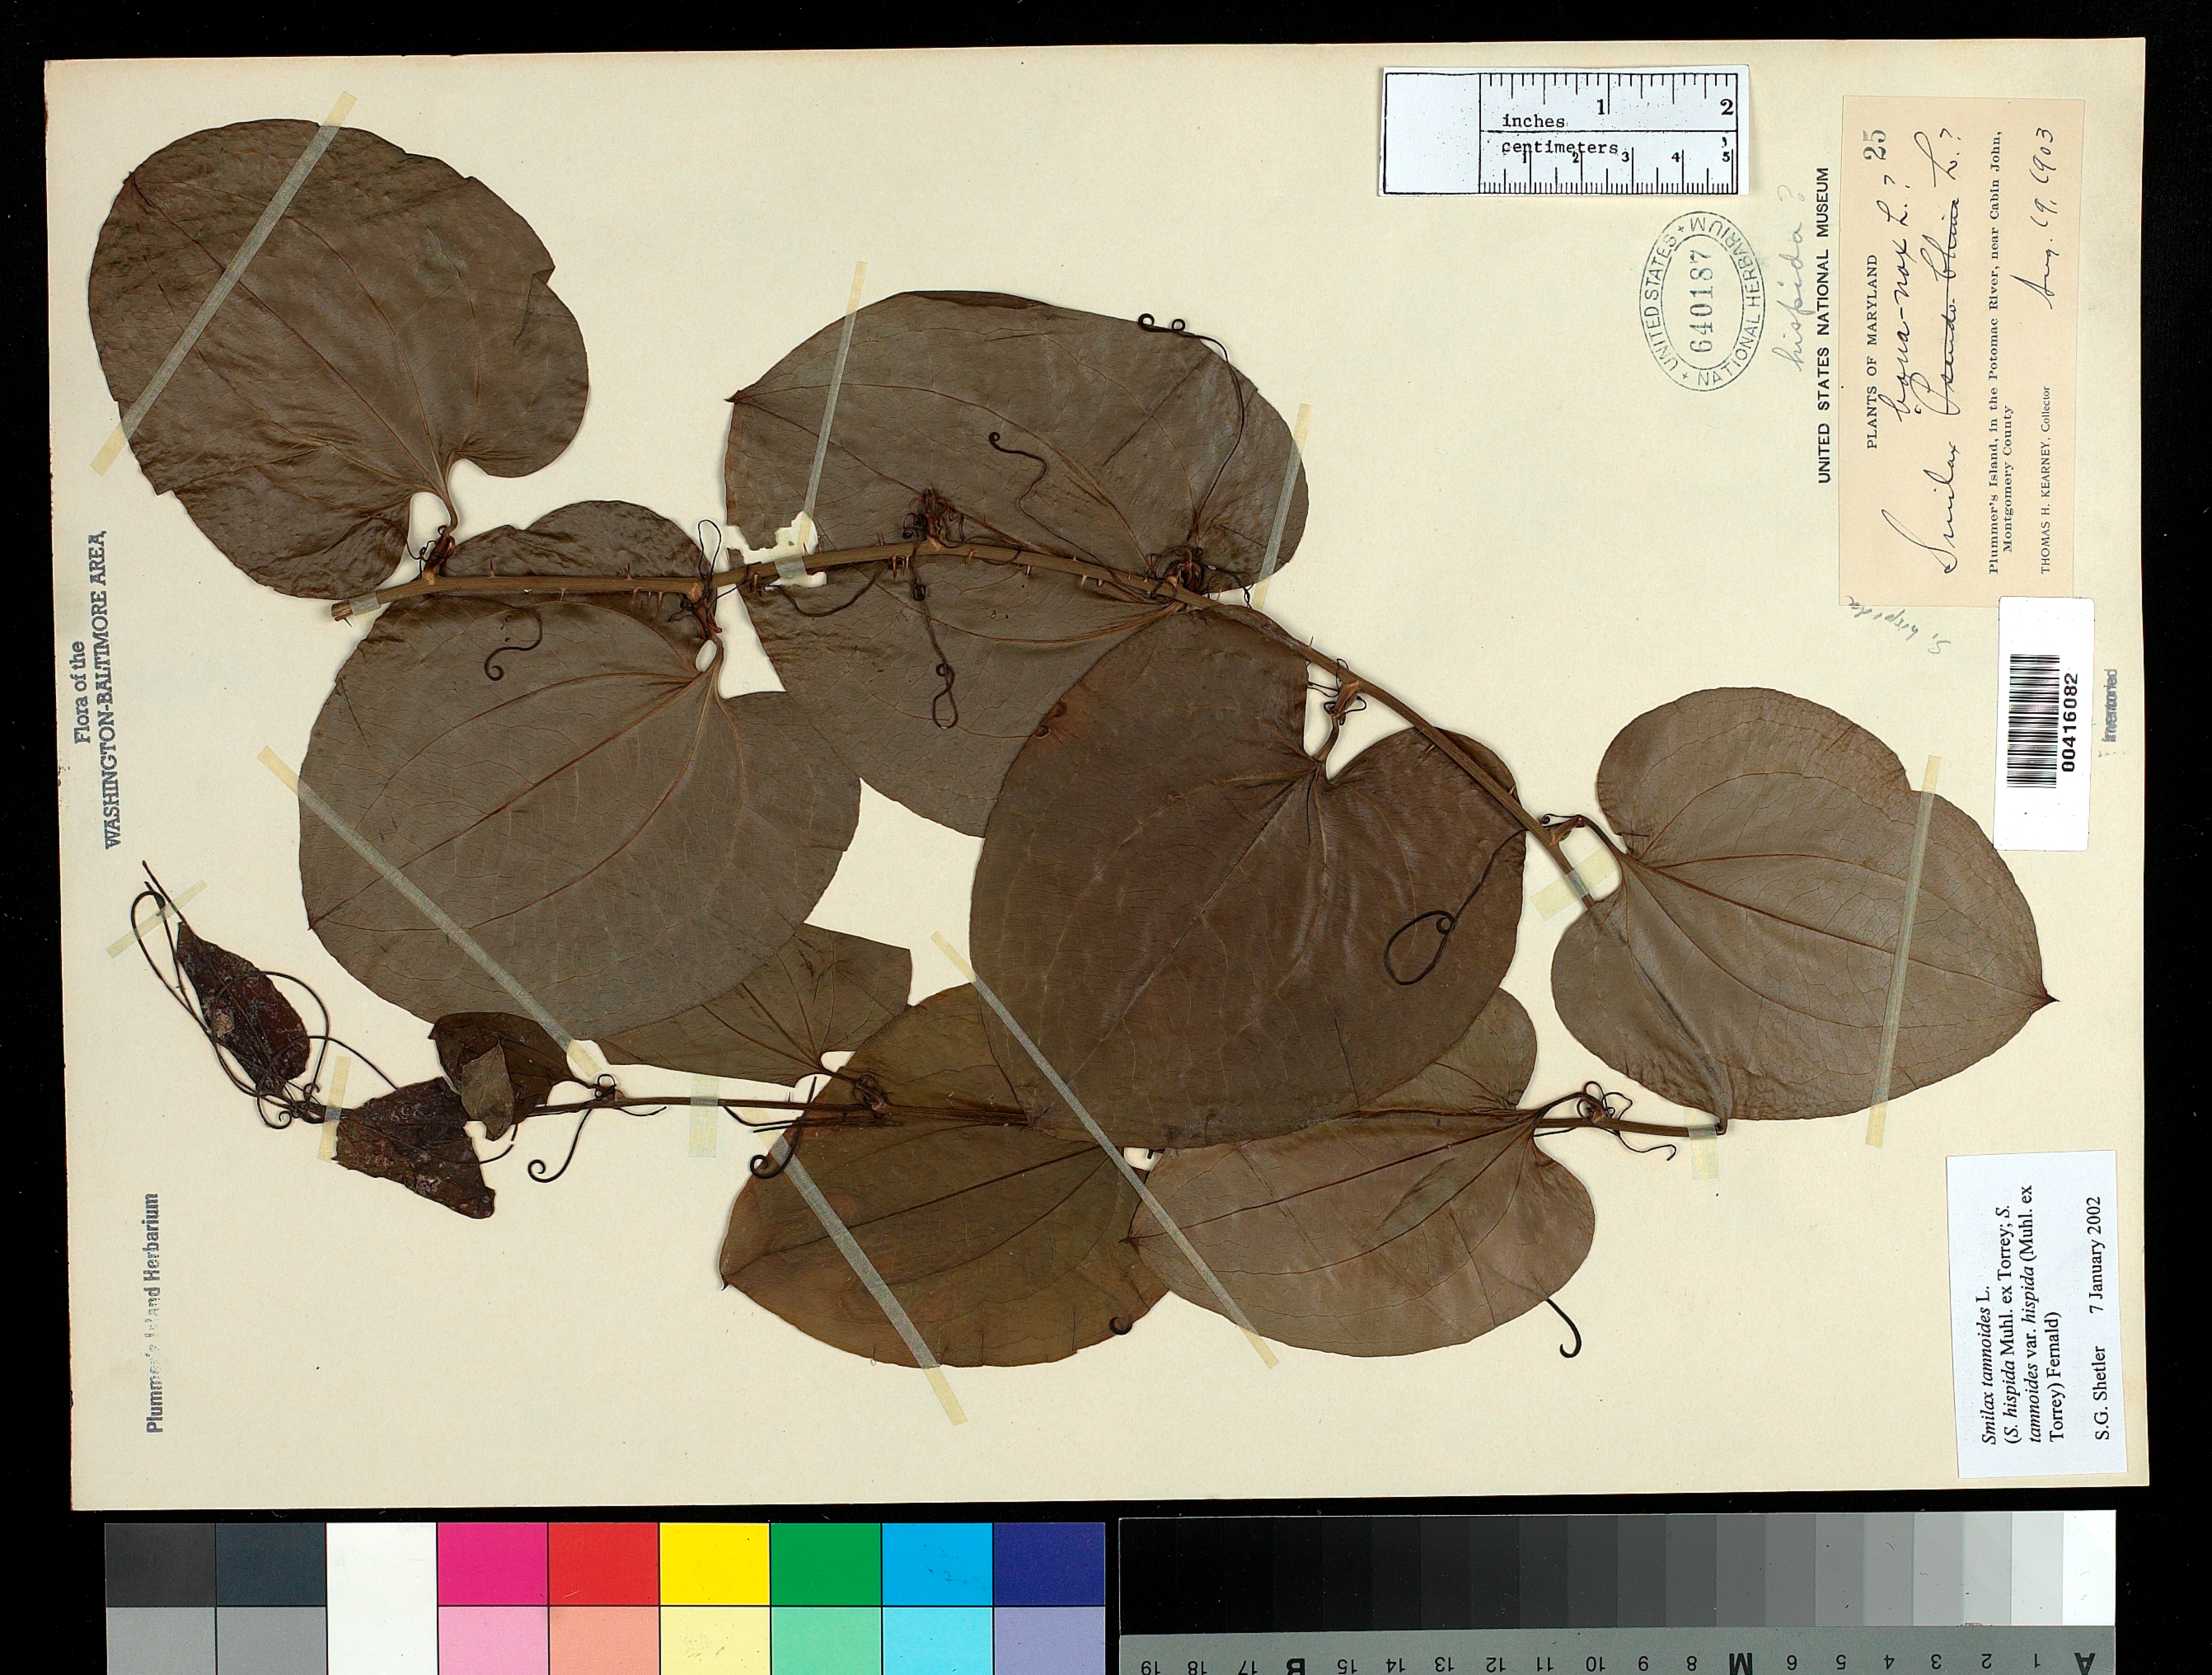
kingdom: Plantae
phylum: Tracheophyta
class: Liliopsida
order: Liliales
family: Smilacaceae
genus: Smilax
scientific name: Smilax hispida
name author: Raf.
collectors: T. H. Kearney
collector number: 25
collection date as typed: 19 Aug 1903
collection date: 1903-08-19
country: United States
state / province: Maryland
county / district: Montgomery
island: Plummers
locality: Plummer's Island C. & O. Canal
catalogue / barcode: US 640187